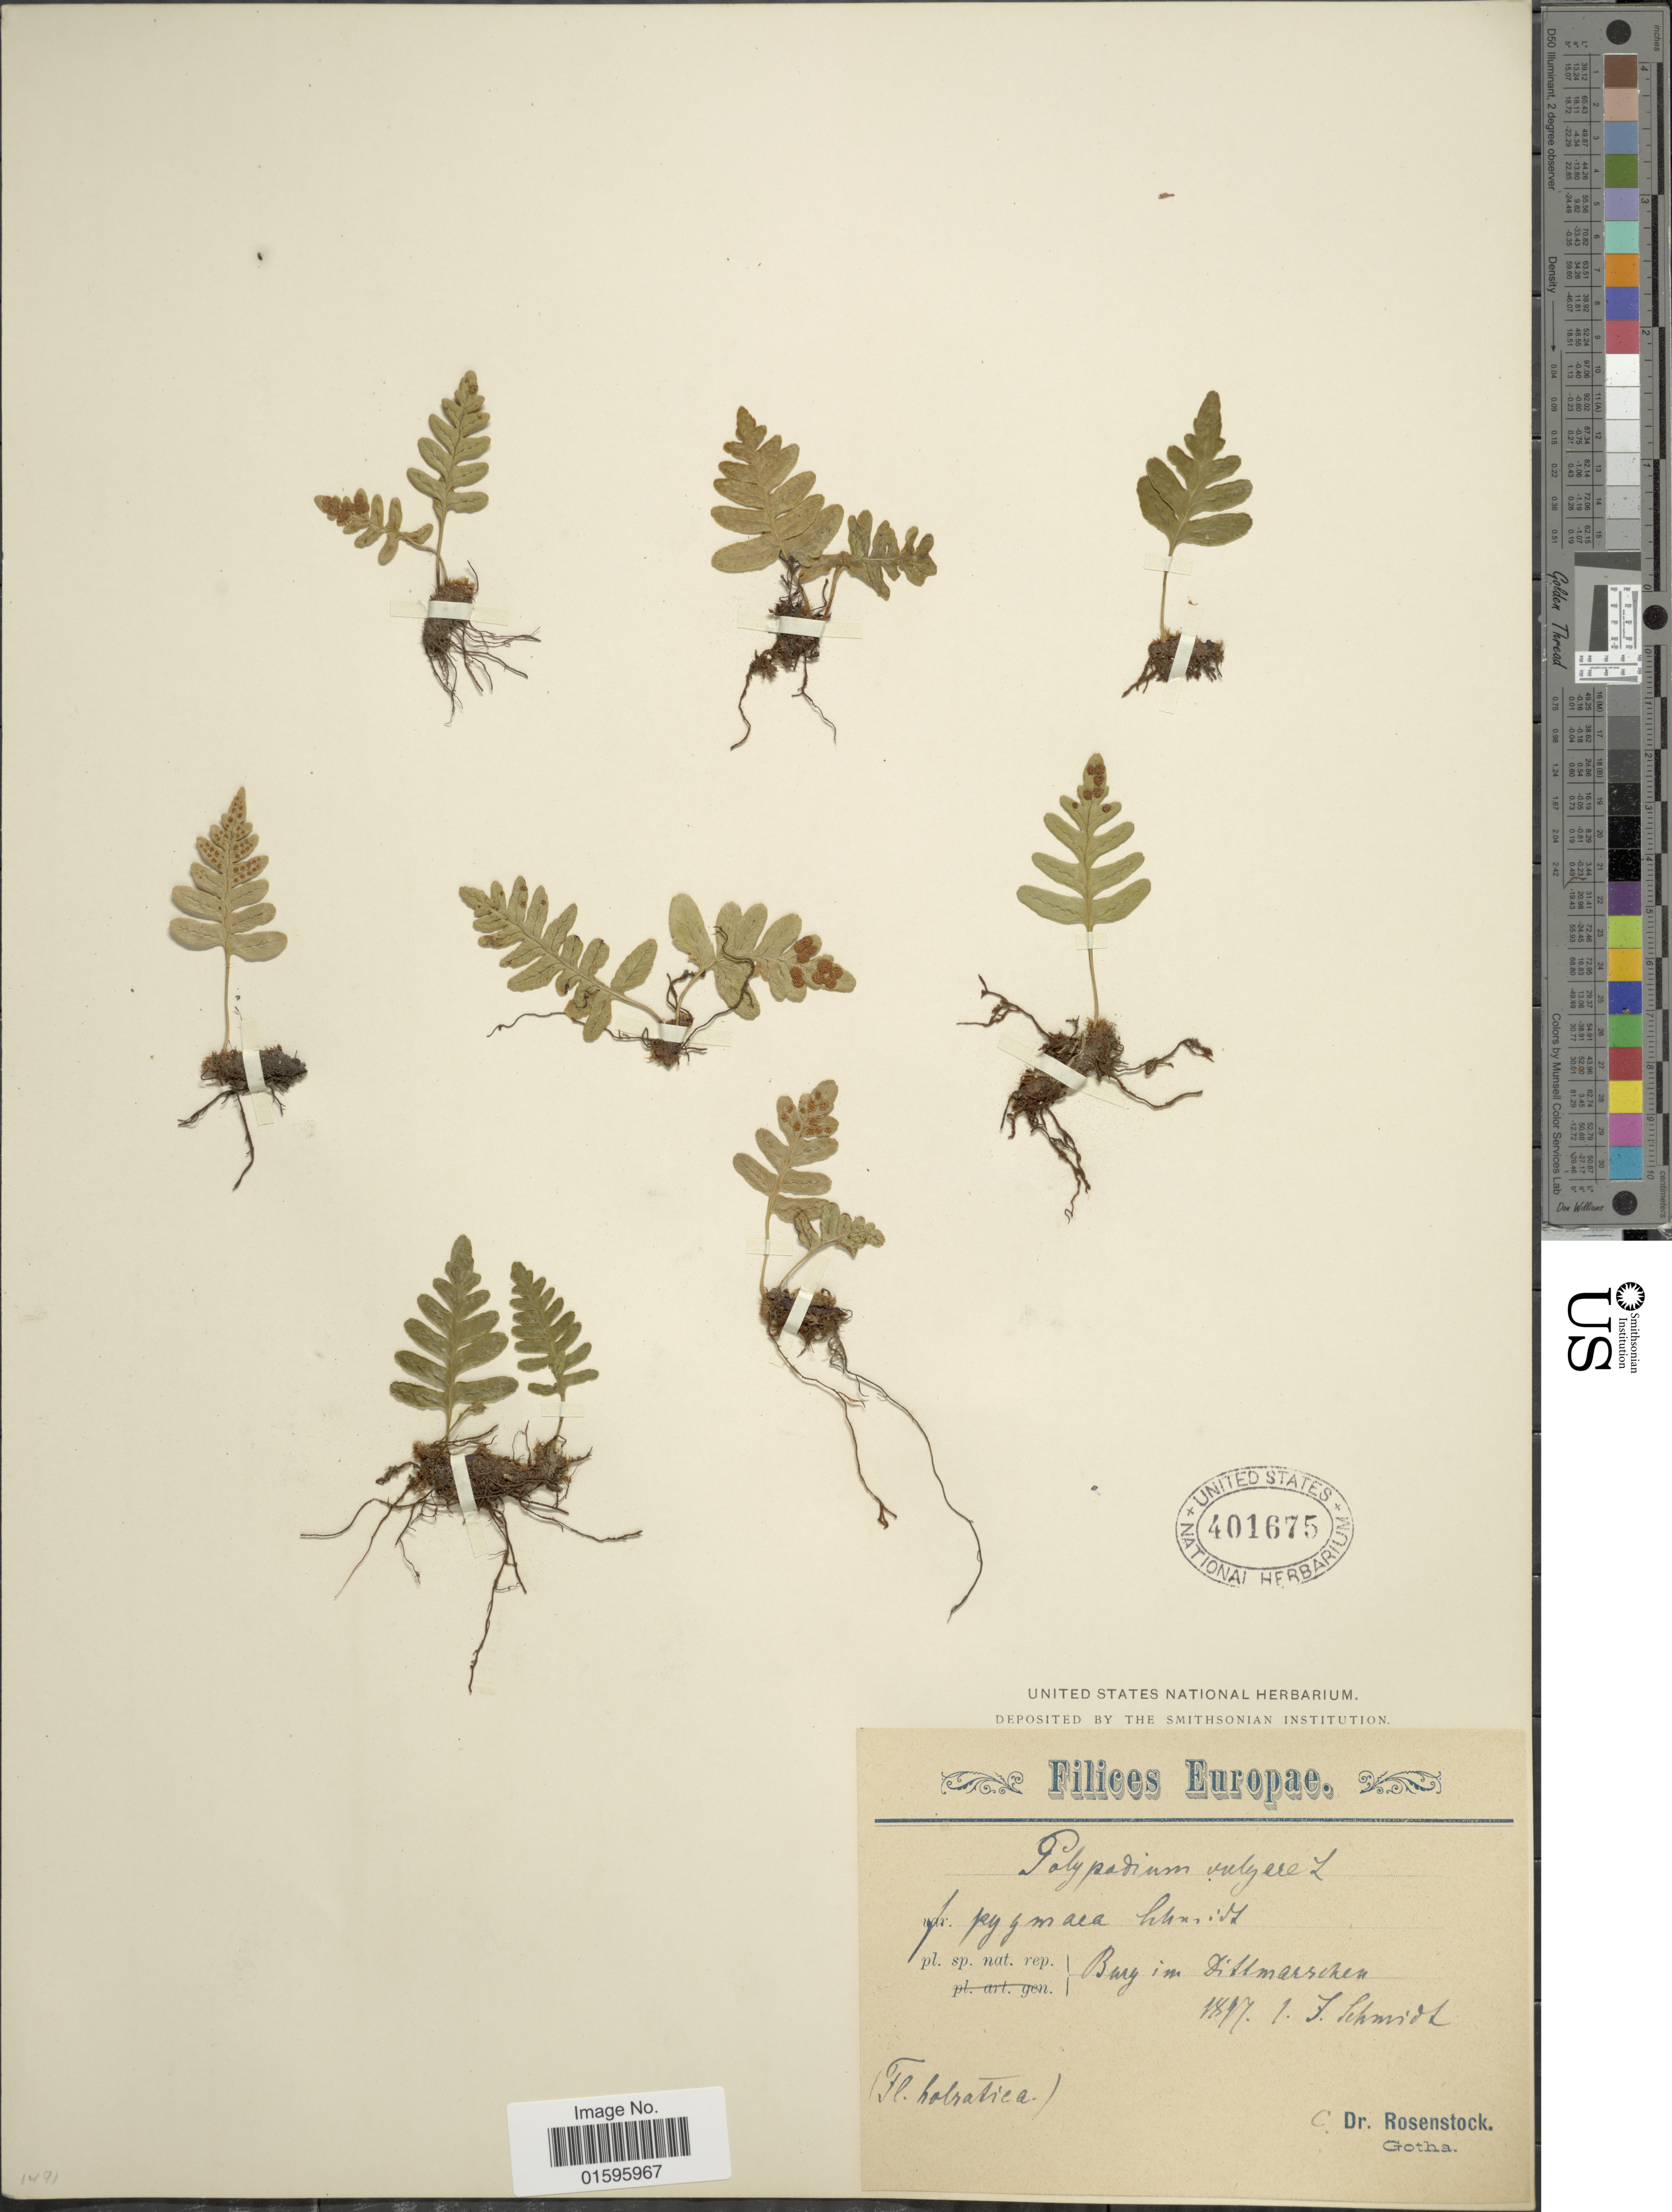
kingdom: Plantae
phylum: Tracheophyta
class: Polypodiopsida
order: Polypodiales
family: Polypodiaceae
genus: Polypodium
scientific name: Polypodium vulgare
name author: L.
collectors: F. Schmidt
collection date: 1897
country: Germany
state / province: Schleswig-Holstein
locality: Europae, Burg in Dillmarrenen [interpreted]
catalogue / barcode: US 401675